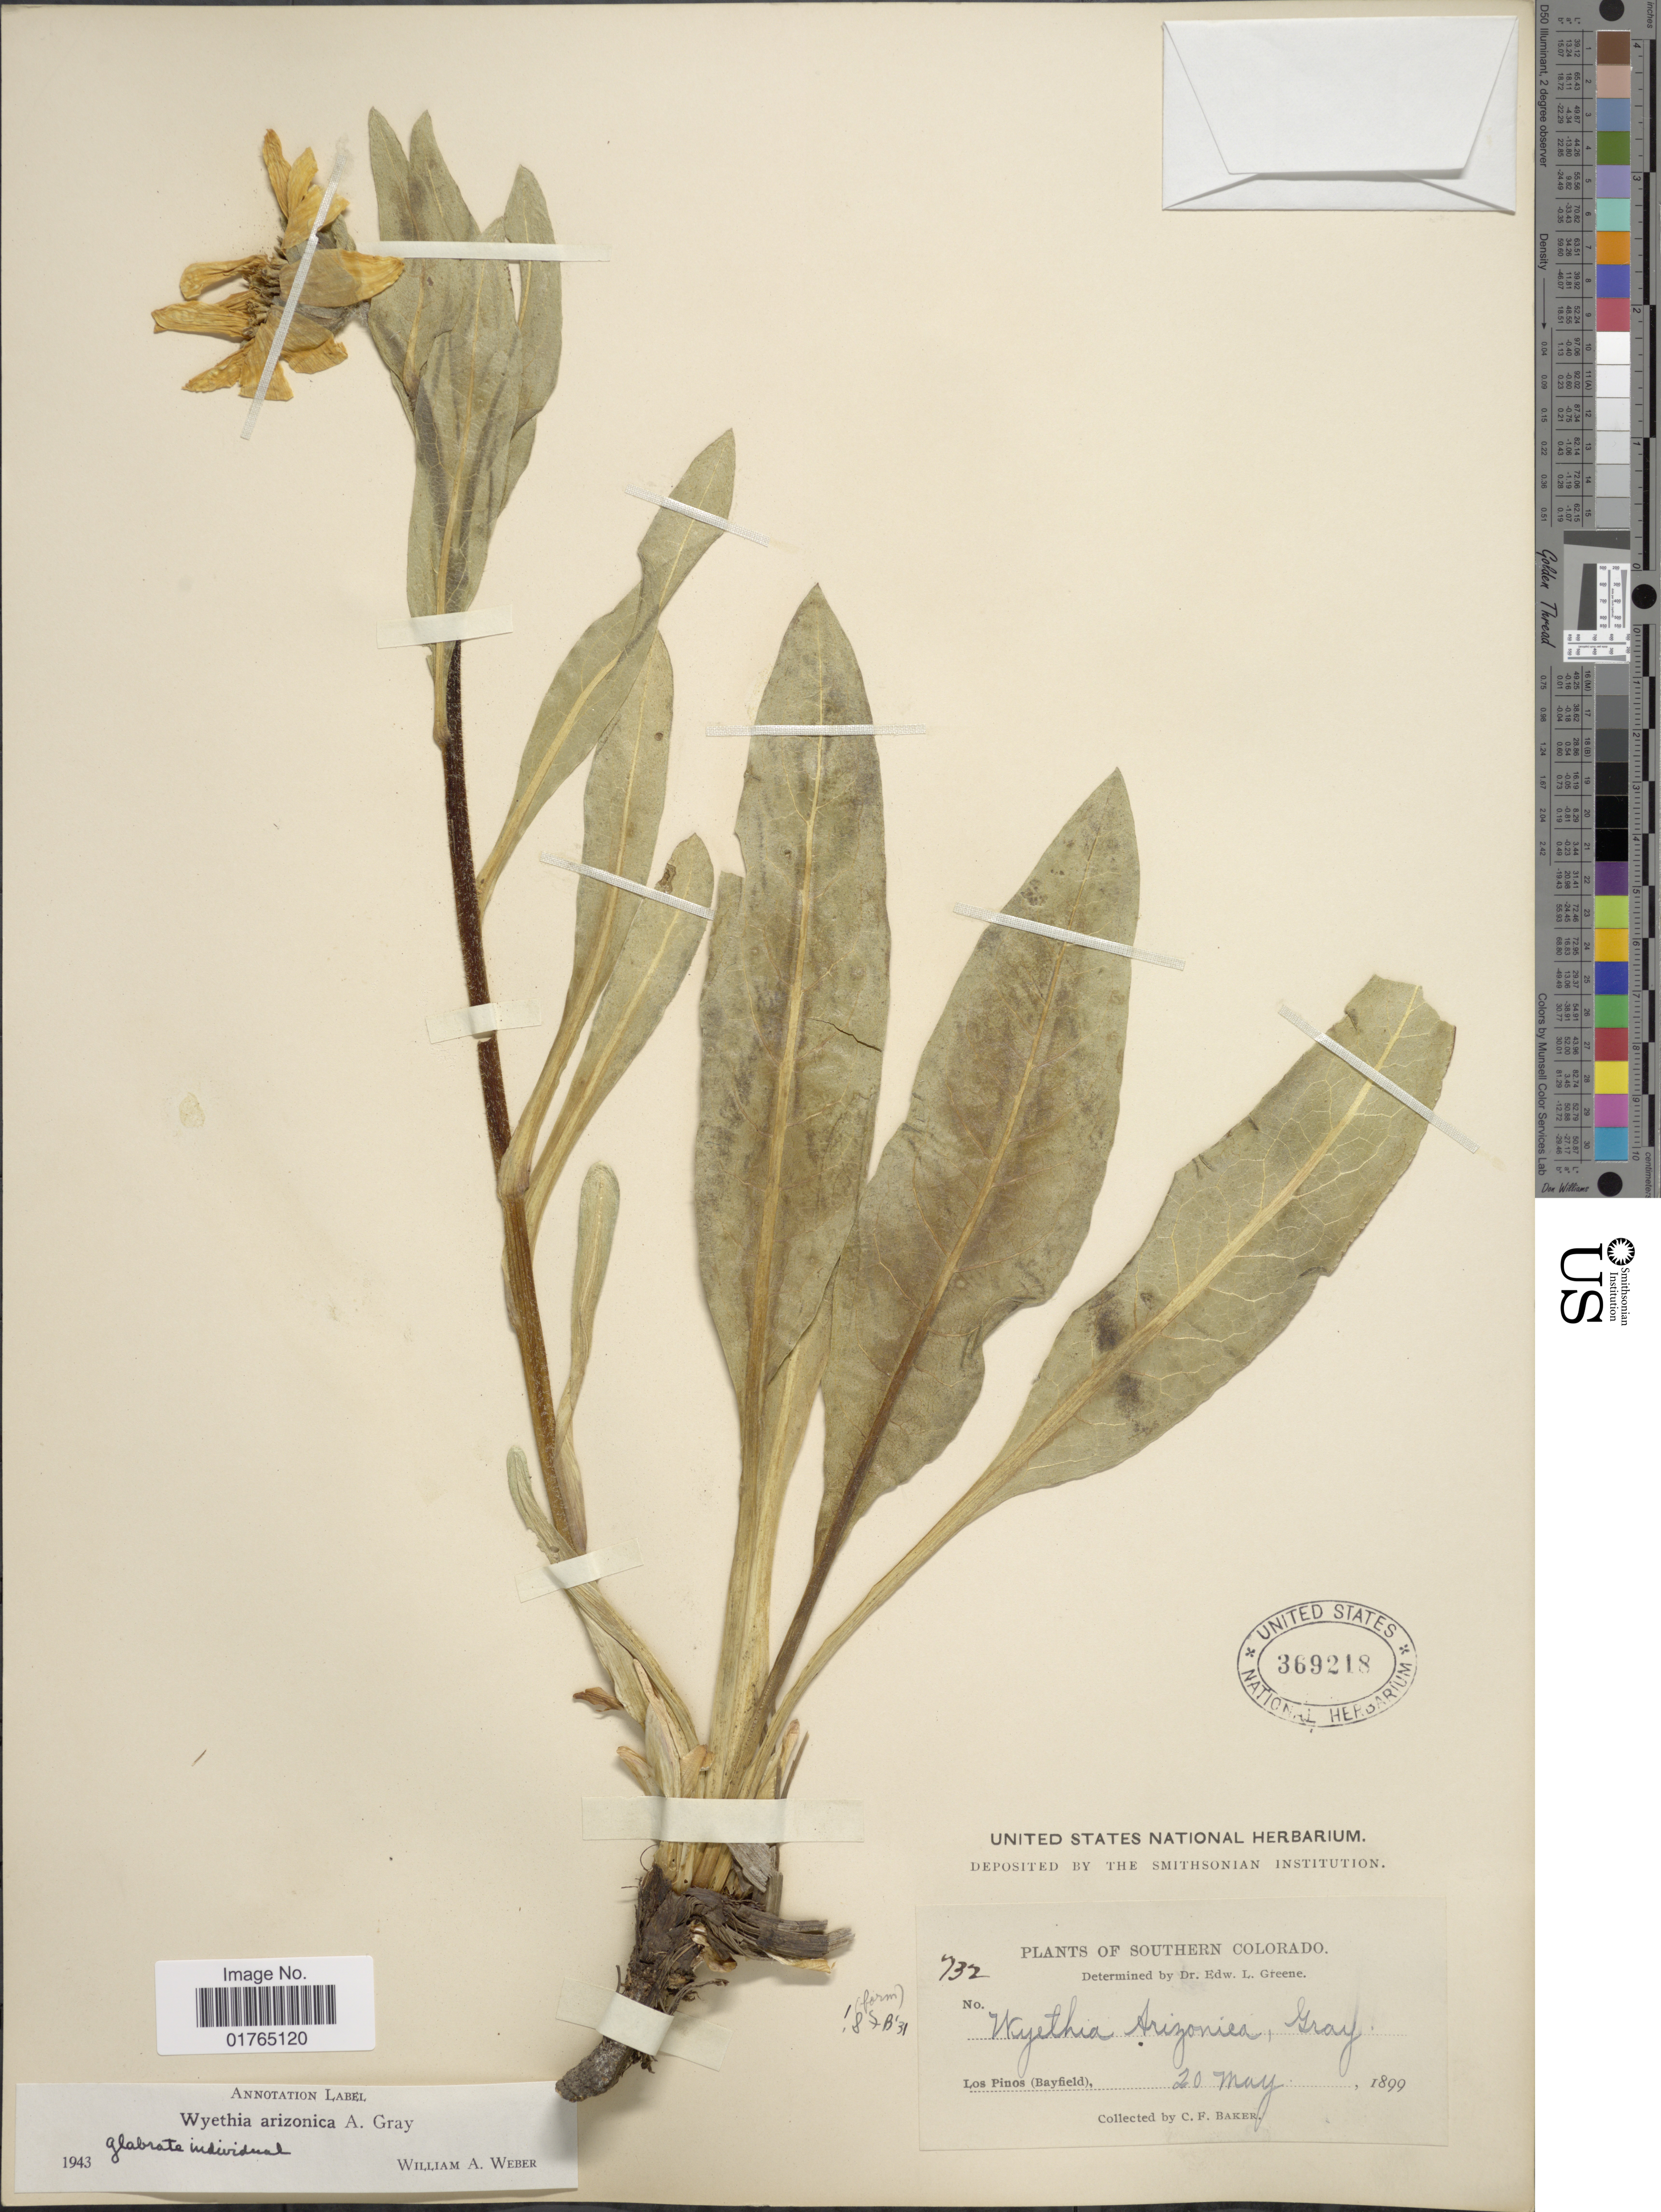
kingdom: Plantae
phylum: Tracheophyta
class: Magnoliopsida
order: Asterales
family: Asteraceae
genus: Wyethia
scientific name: Wyethia arizonica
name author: A. Gray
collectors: C. F. Baker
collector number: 732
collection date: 1899-05-20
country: United States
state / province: Colorado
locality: Southern Colorado, Los Pinos (Bayfield)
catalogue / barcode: US 369218